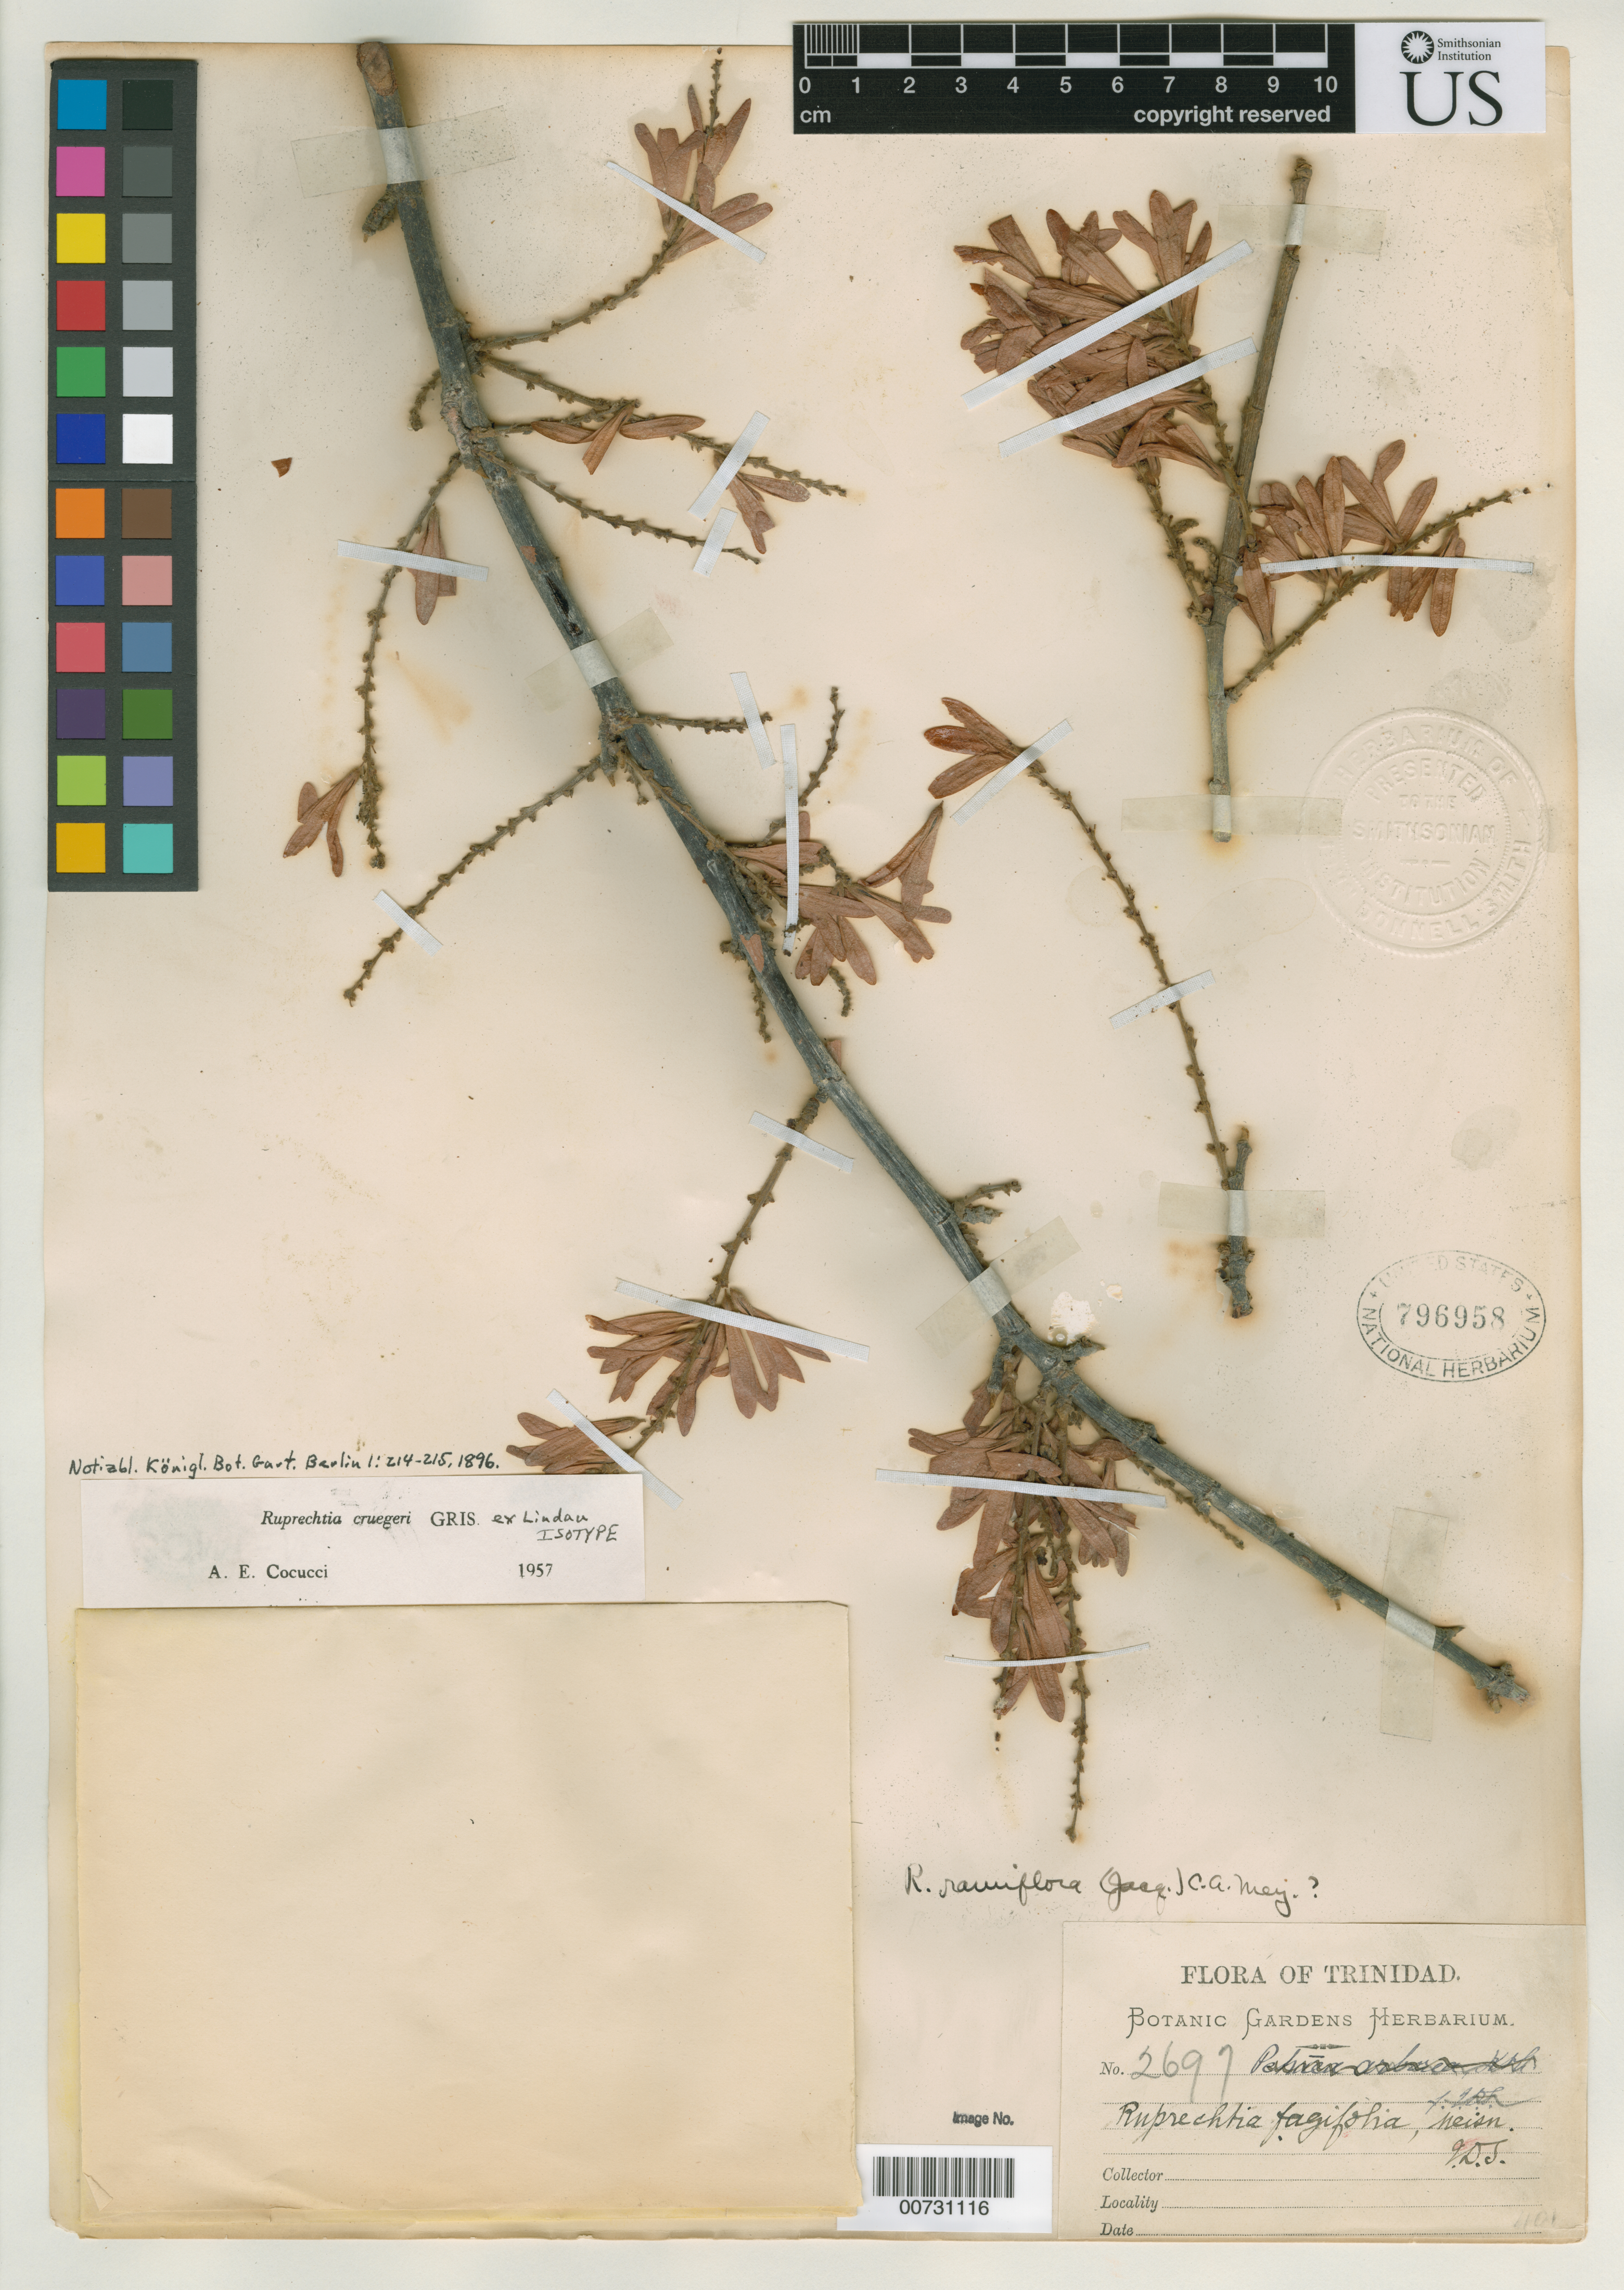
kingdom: Plantae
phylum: Tracheophyta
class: Magnoliopsida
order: Caryophyllales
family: Polygonaceae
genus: Ruprechtia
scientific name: Ruprechtia cruegeri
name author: Griseb. ex Lindau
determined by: Cocucci, A. E.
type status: Isotype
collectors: H. Crueger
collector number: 2697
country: Trinidad and Tobago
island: Trinidad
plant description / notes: As "Cruegerii".; Collector name does not appear on label; cited in protologue as "Ex reliqu. Crueger. N. 2697".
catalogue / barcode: US 796958